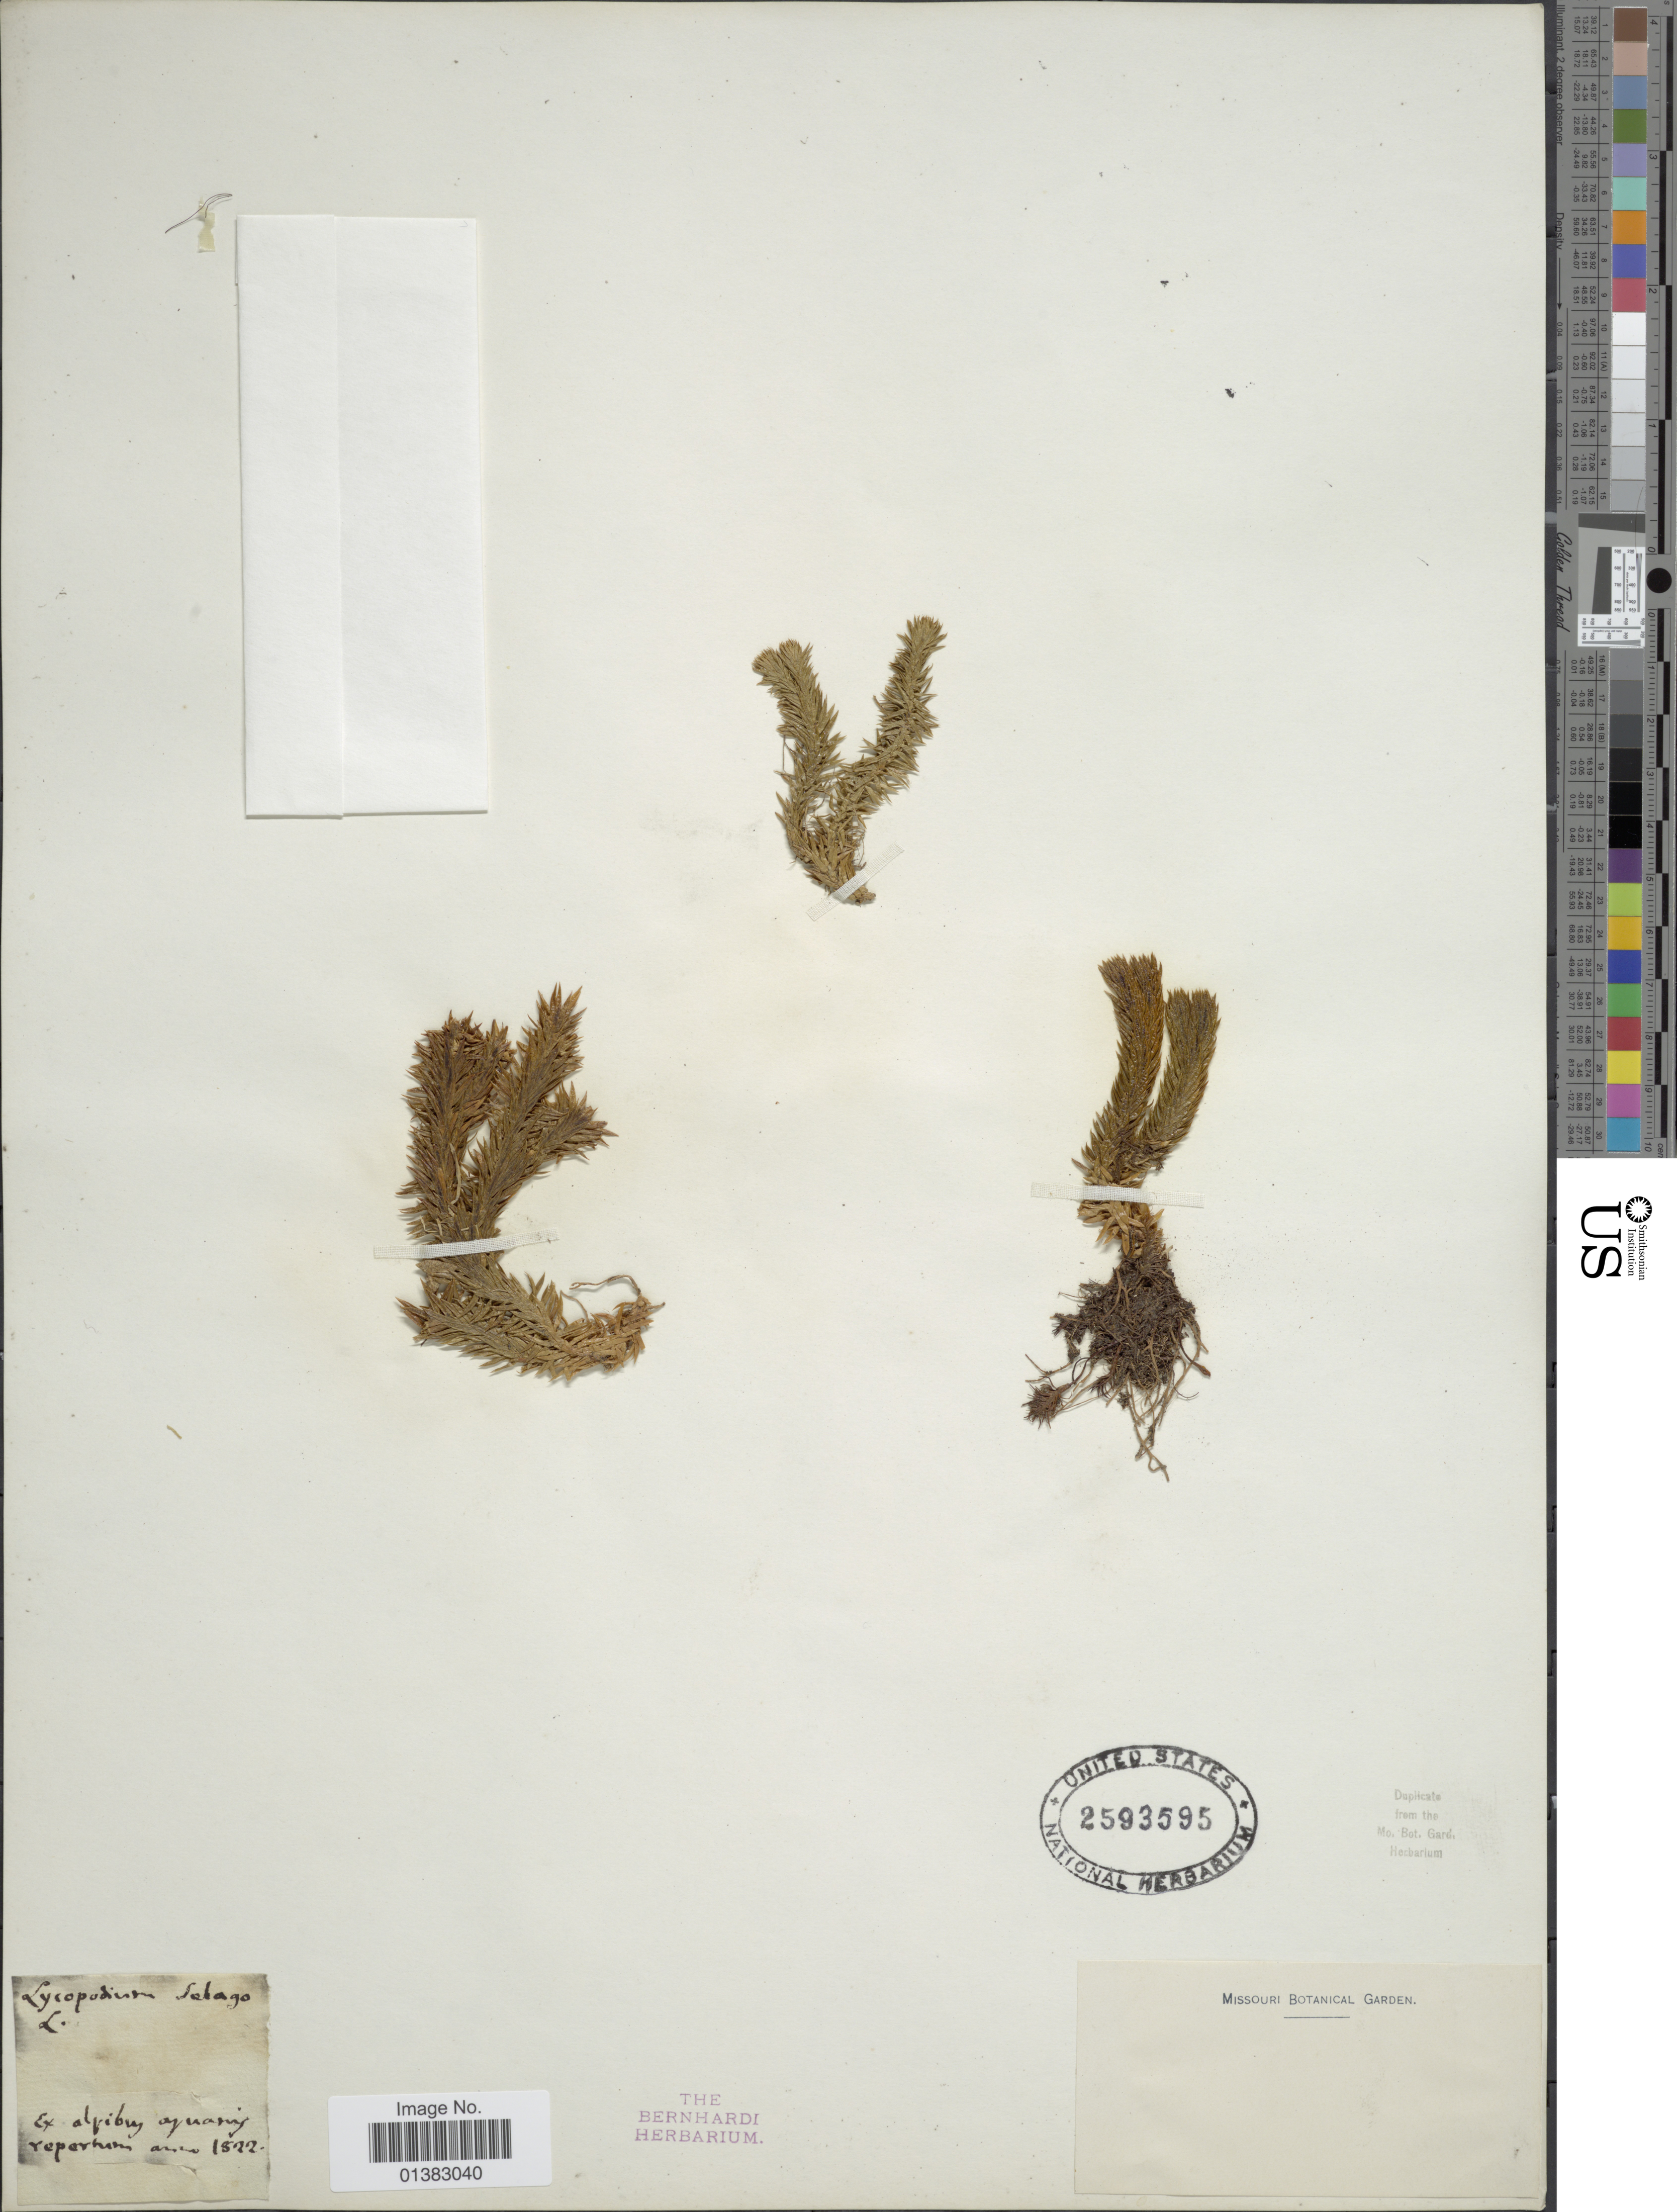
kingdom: Plantae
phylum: Tracheophyta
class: Lycopodiopsida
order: Lycopodiales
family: Lycopodiaceae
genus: Huperzia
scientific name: Huperzia selago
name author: (L.) Bernh. ex Schrank & Mart.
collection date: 1822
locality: Ex alpibus aguary reperham [interpreted]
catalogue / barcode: US 2593595